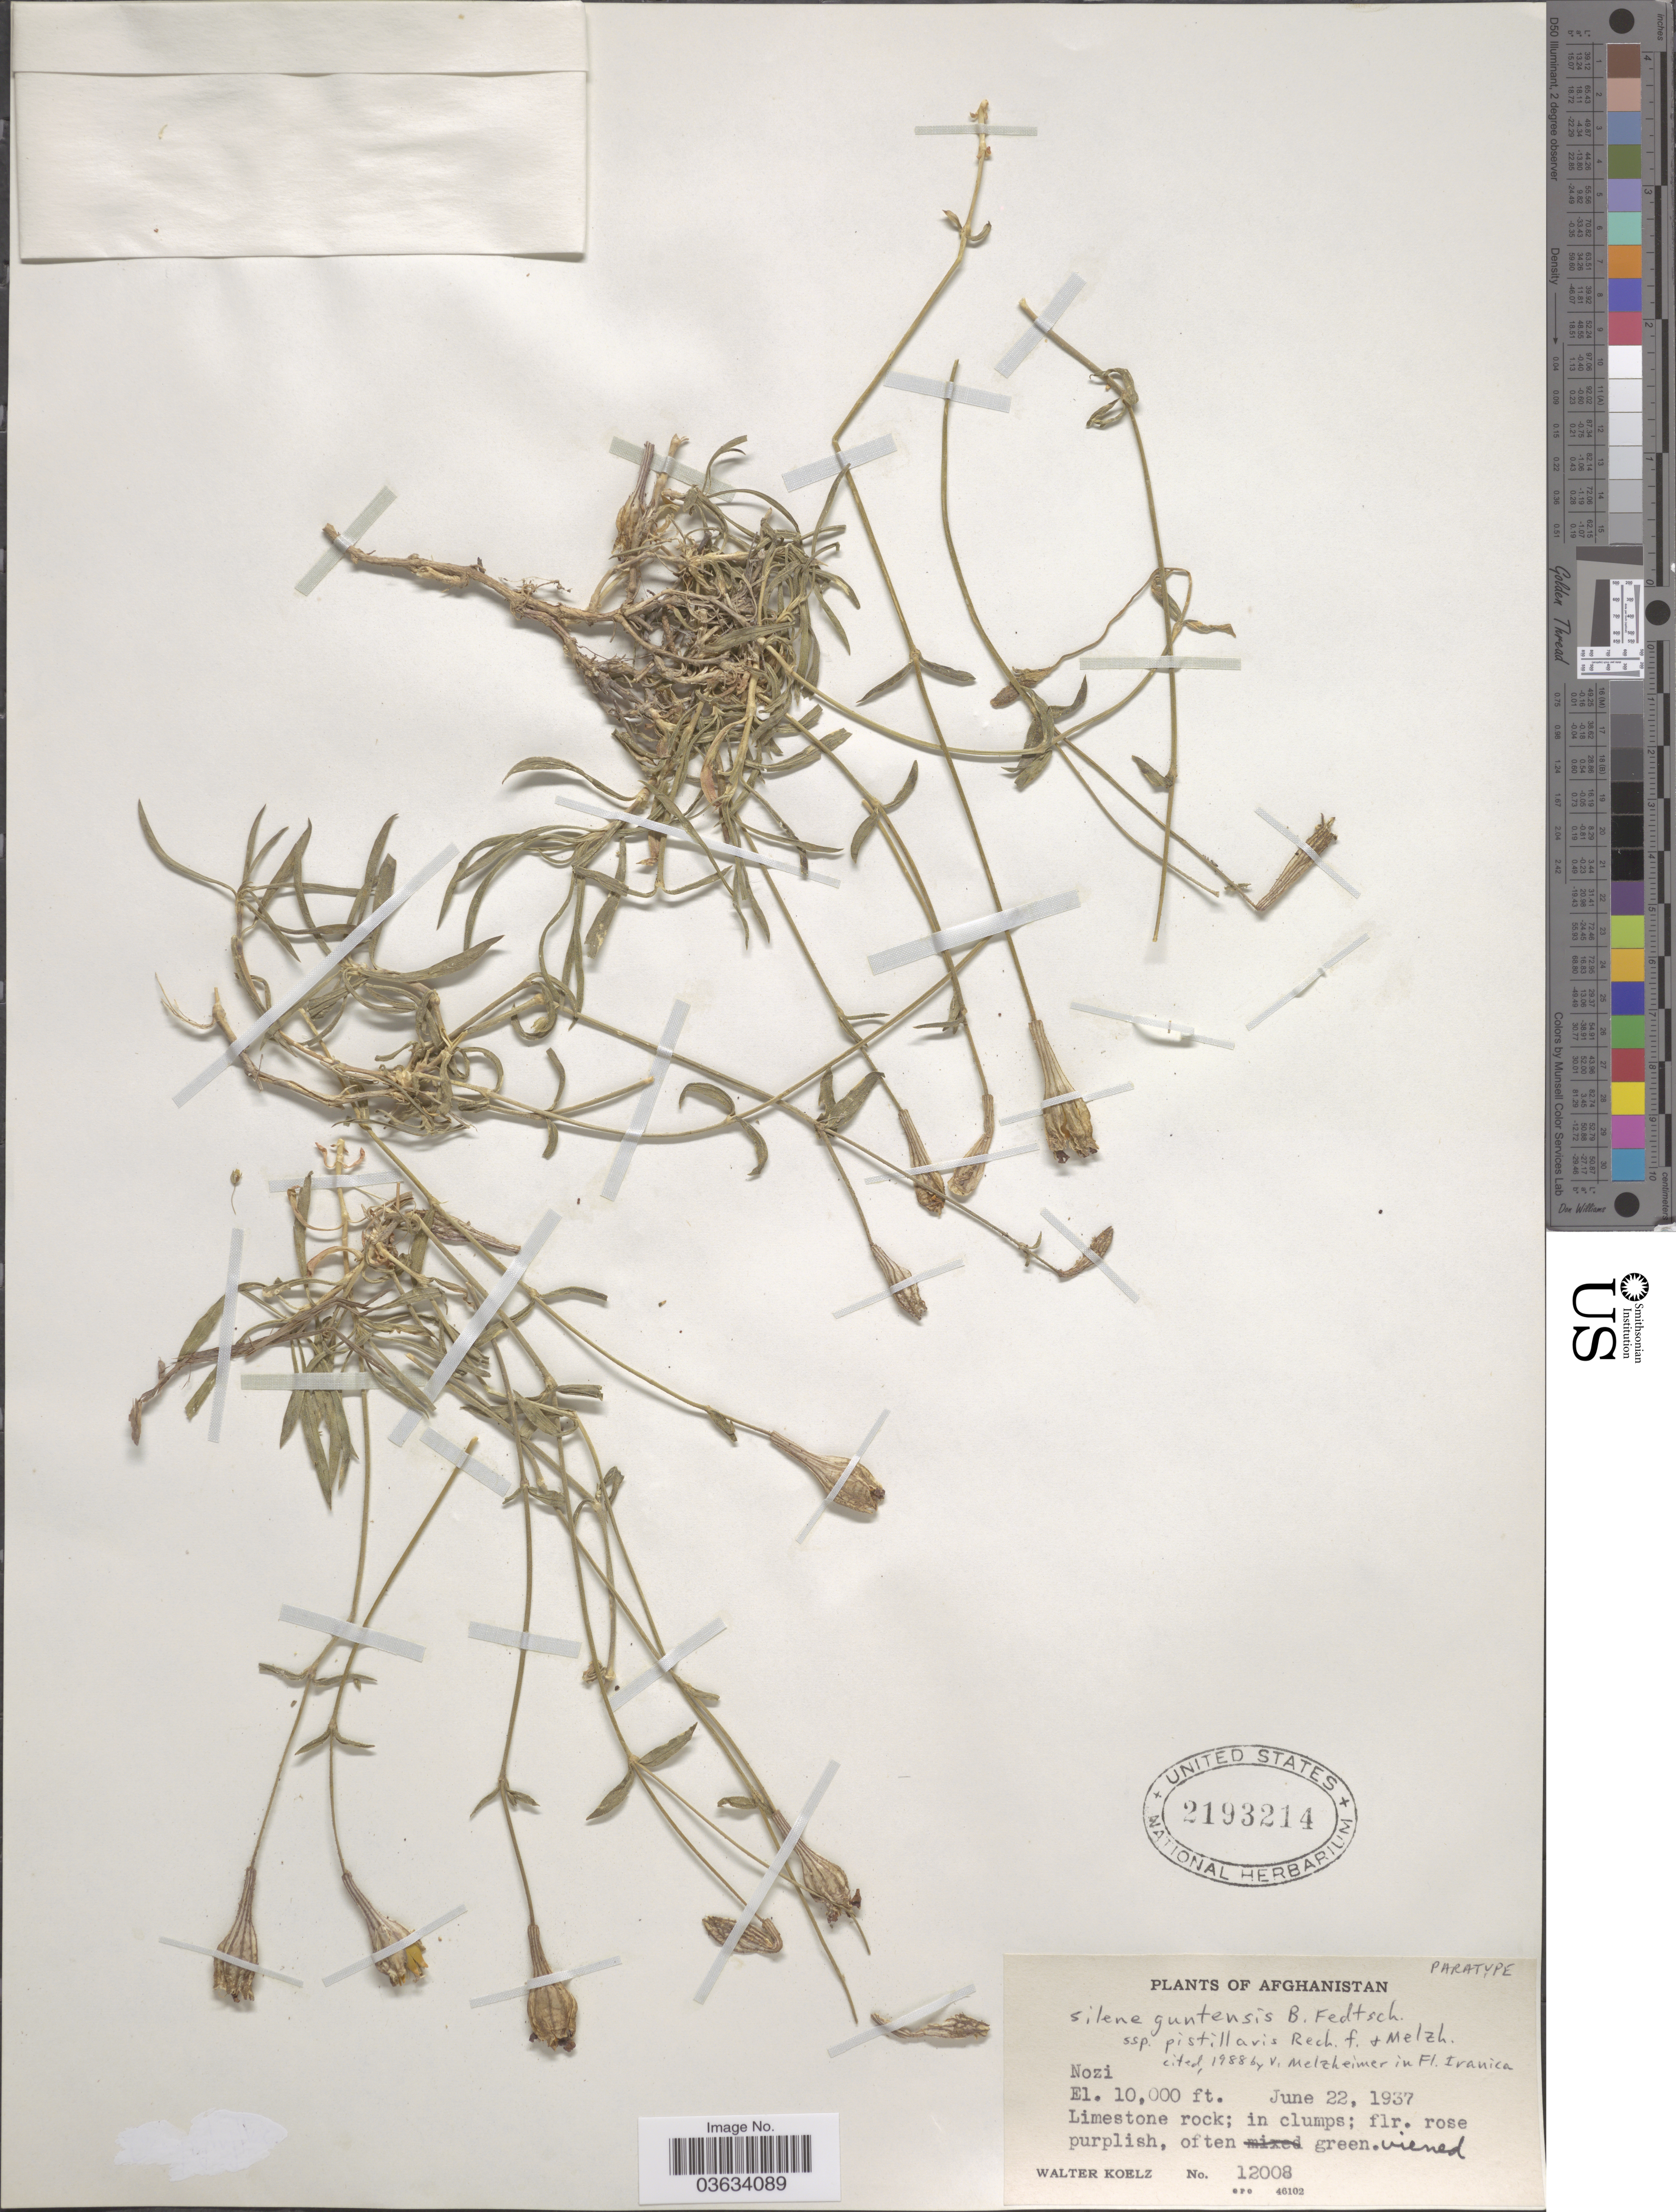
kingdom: Plantae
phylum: Tracheophyta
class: Magnoliopsida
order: Caryophyllales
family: Caryophyllaceae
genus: Silene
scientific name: Silene guntensis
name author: Schischk.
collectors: W. N. Koelz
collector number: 12008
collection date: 1937-06-22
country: Afghanistan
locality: Nozi.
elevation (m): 3048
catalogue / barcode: US 2193214